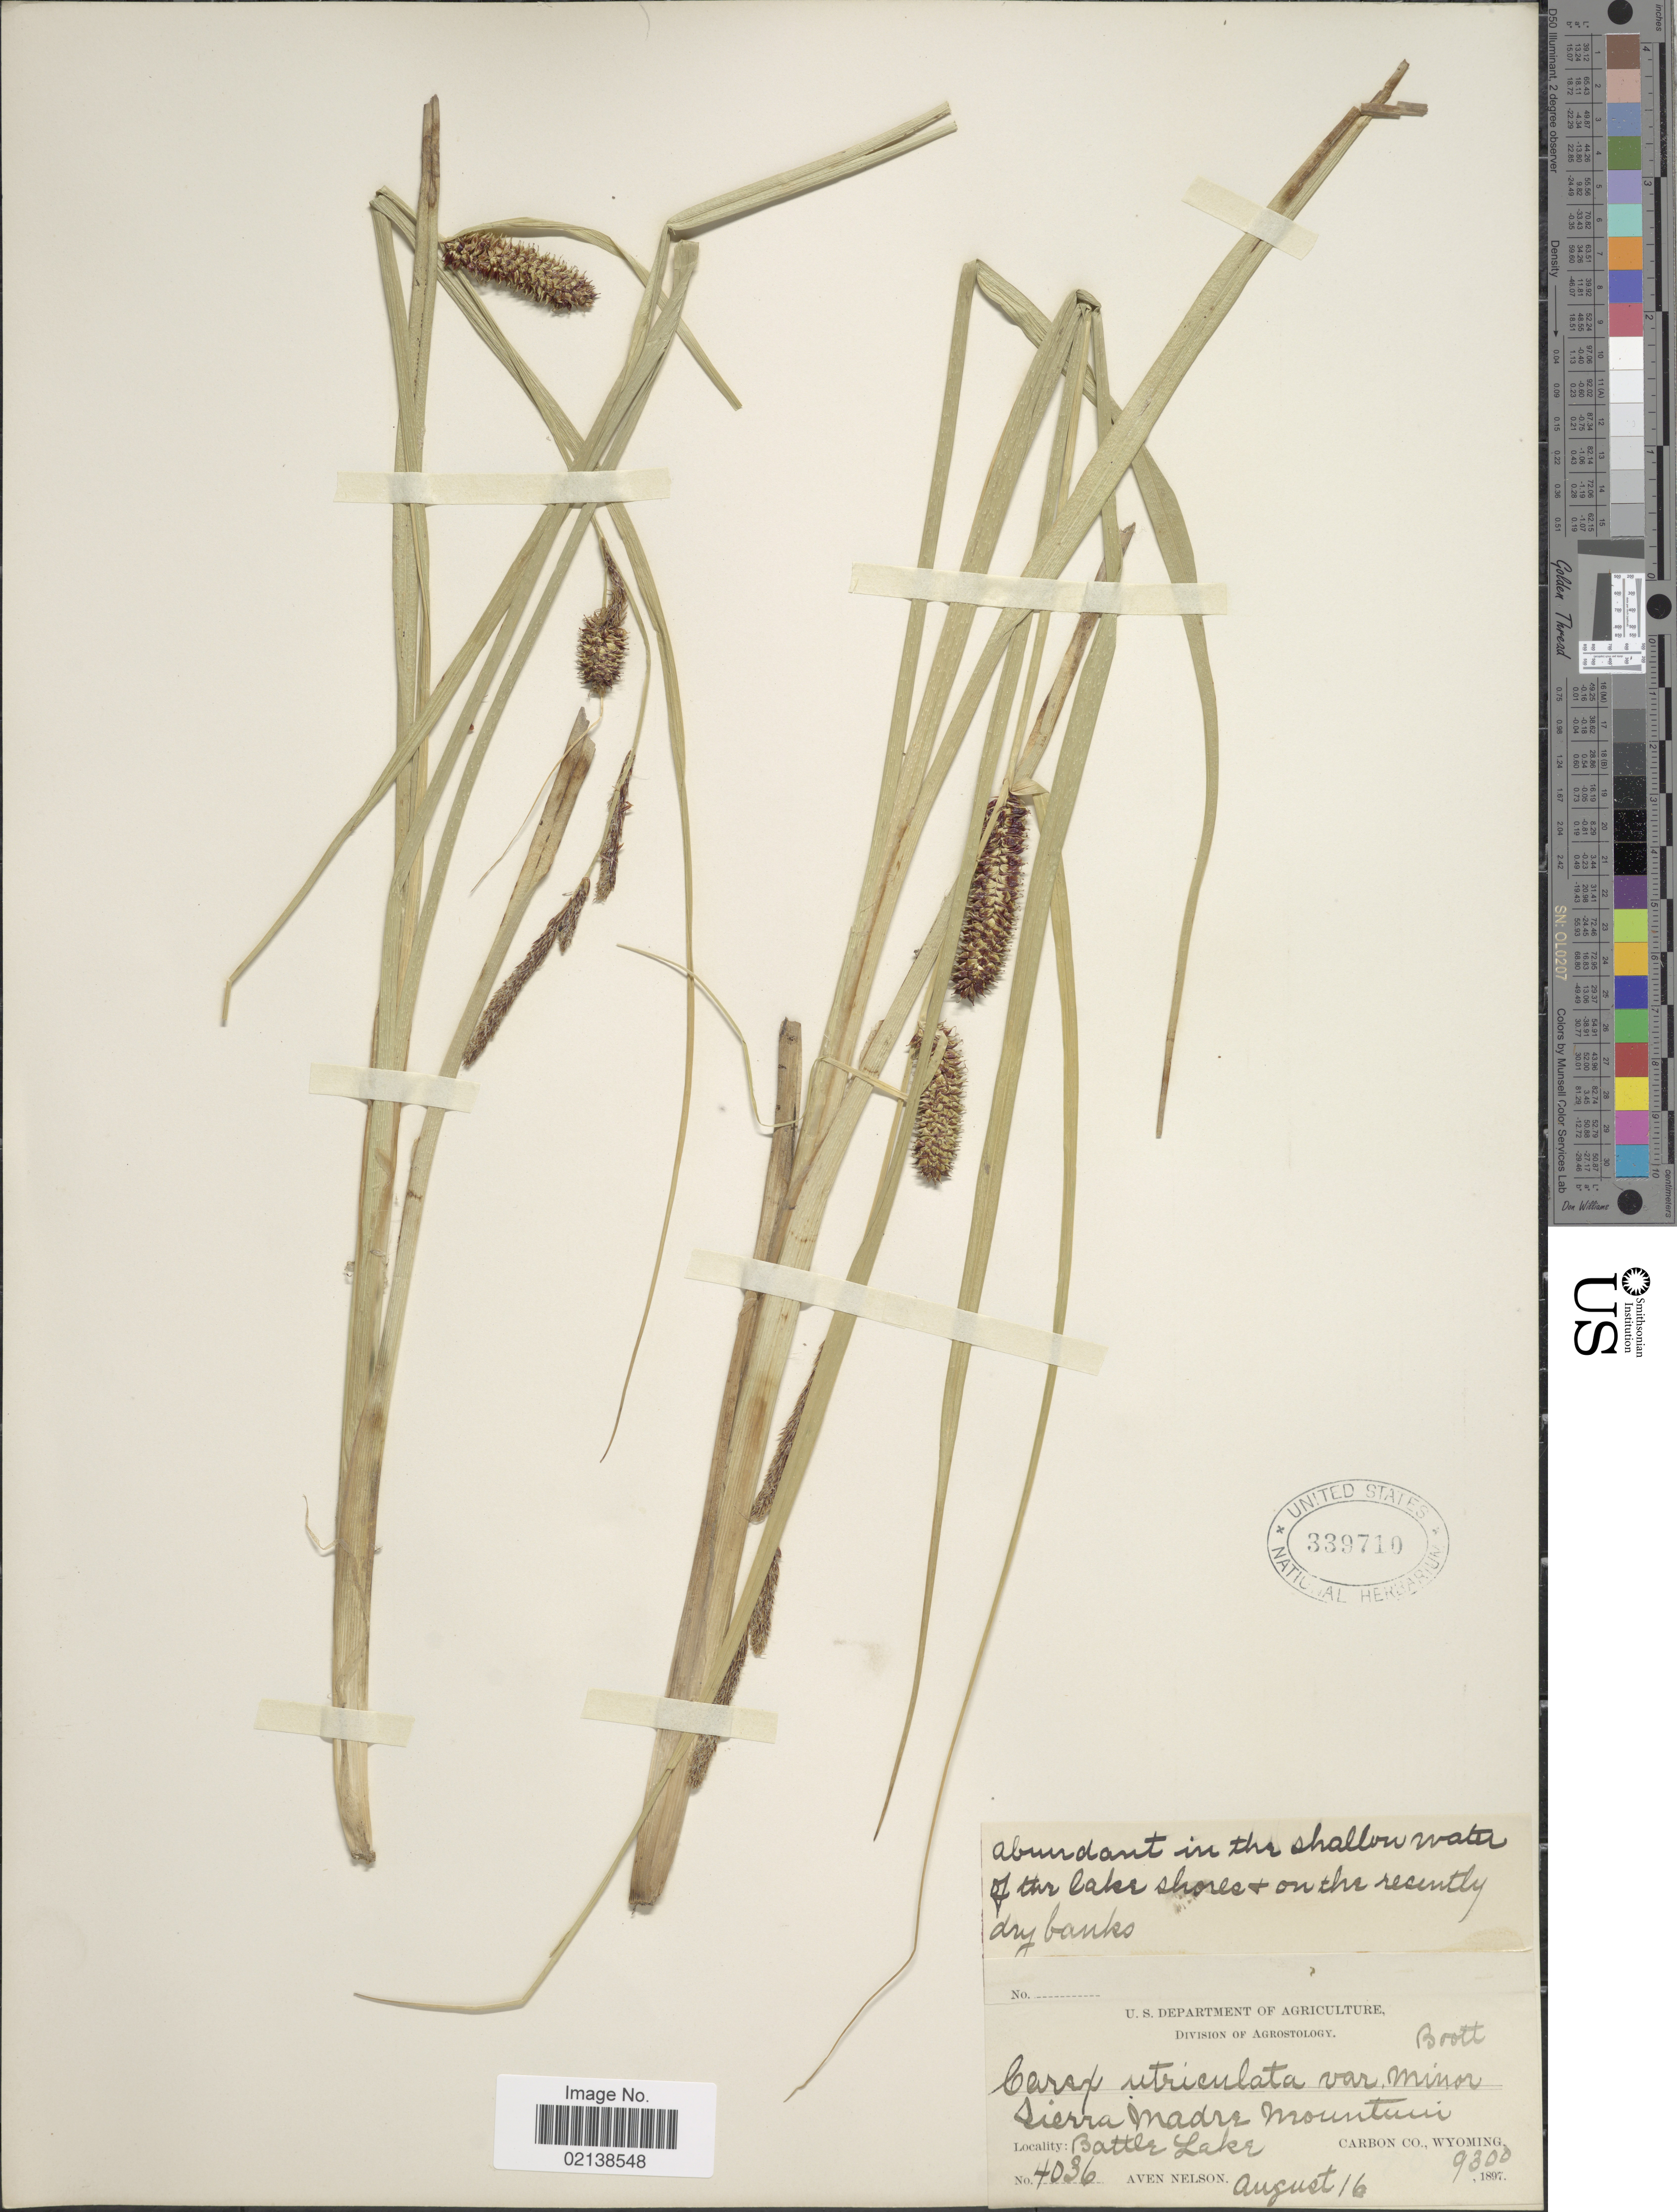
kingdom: Plantae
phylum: Tracheophyta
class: Liliopsida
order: Poales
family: Cyperaceae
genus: Carex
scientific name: Carex utriculata var. minor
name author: Boott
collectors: A. Nelson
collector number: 4036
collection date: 1897-08-16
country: United States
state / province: Wyoming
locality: Sierra Madre Mountains, Batter Lake, Carbon Co., Wyoming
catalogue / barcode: US 339710